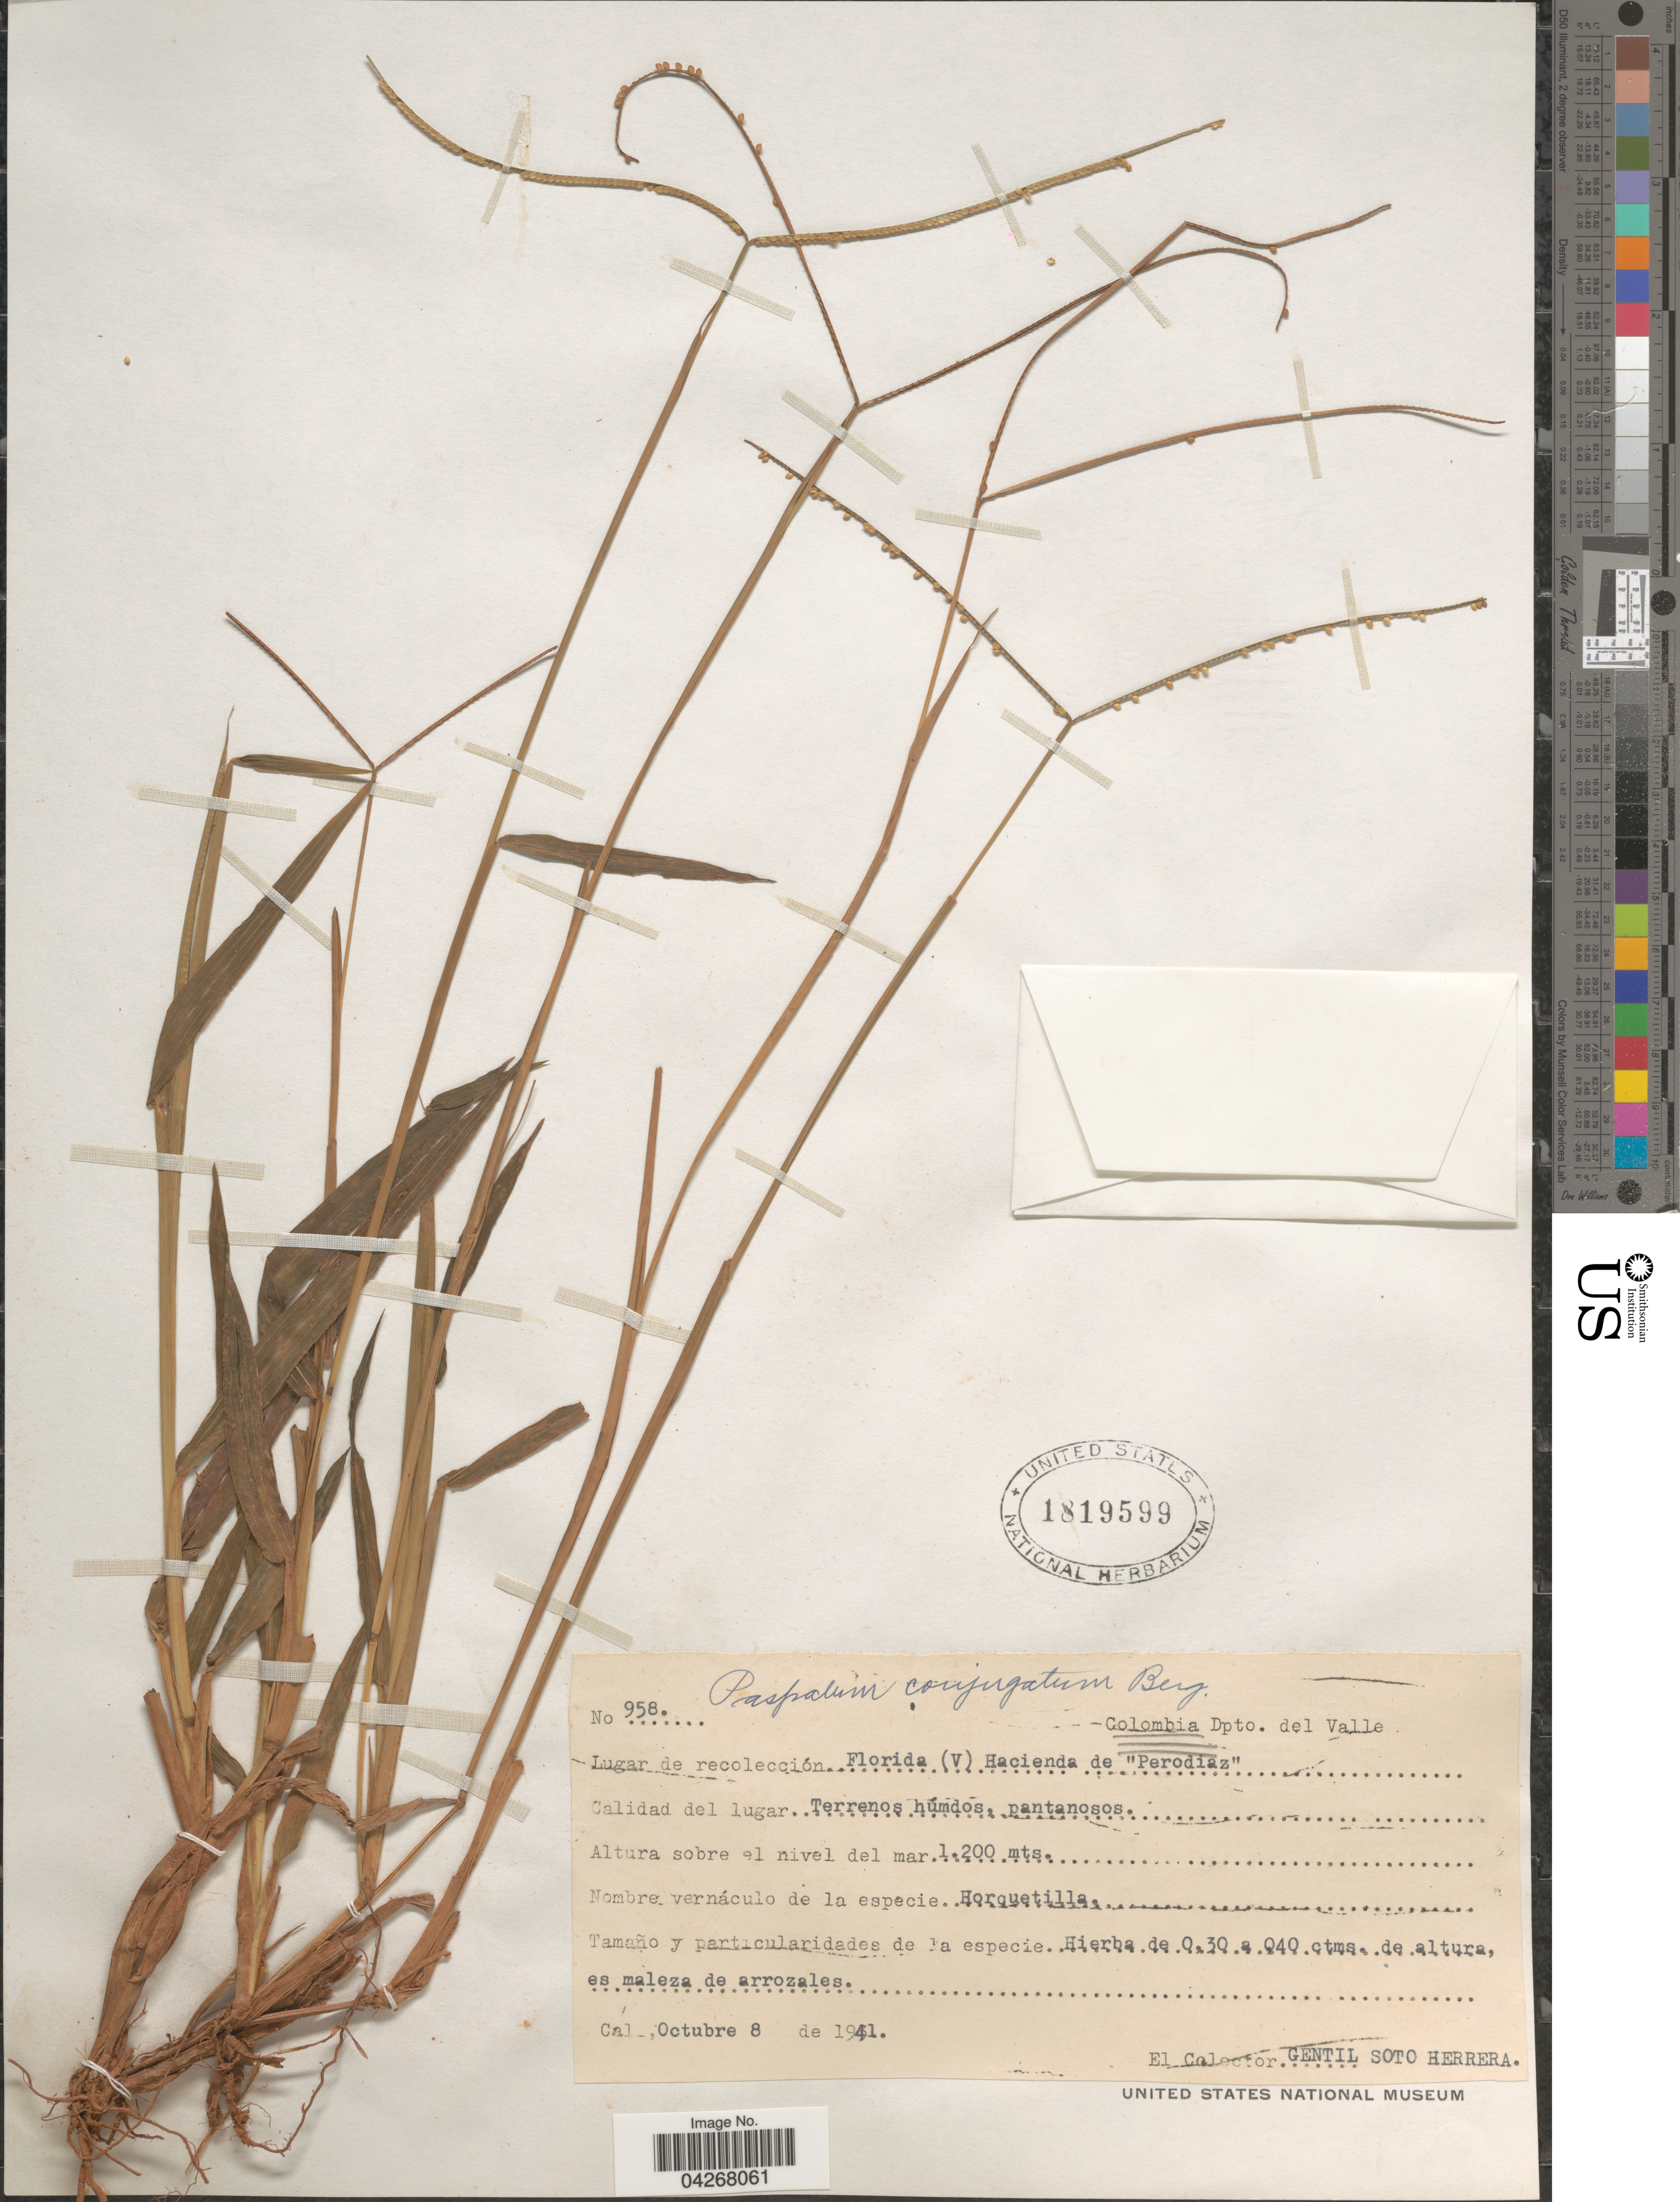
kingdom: Plantae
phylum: Tracheophyta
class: Liliopsida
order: Poales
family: Poaceae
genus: Paspalum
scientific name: Paspalum conjugatum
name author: P.J. Bergius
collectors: G. Soto Herrera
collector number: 958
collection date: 1941-10-08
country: Colombia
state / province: Valle del Cauca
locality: Dpto. del Valle. Florida (V) Hacienda de "Perodiaz".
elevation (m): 1200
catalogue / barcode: US 1819599